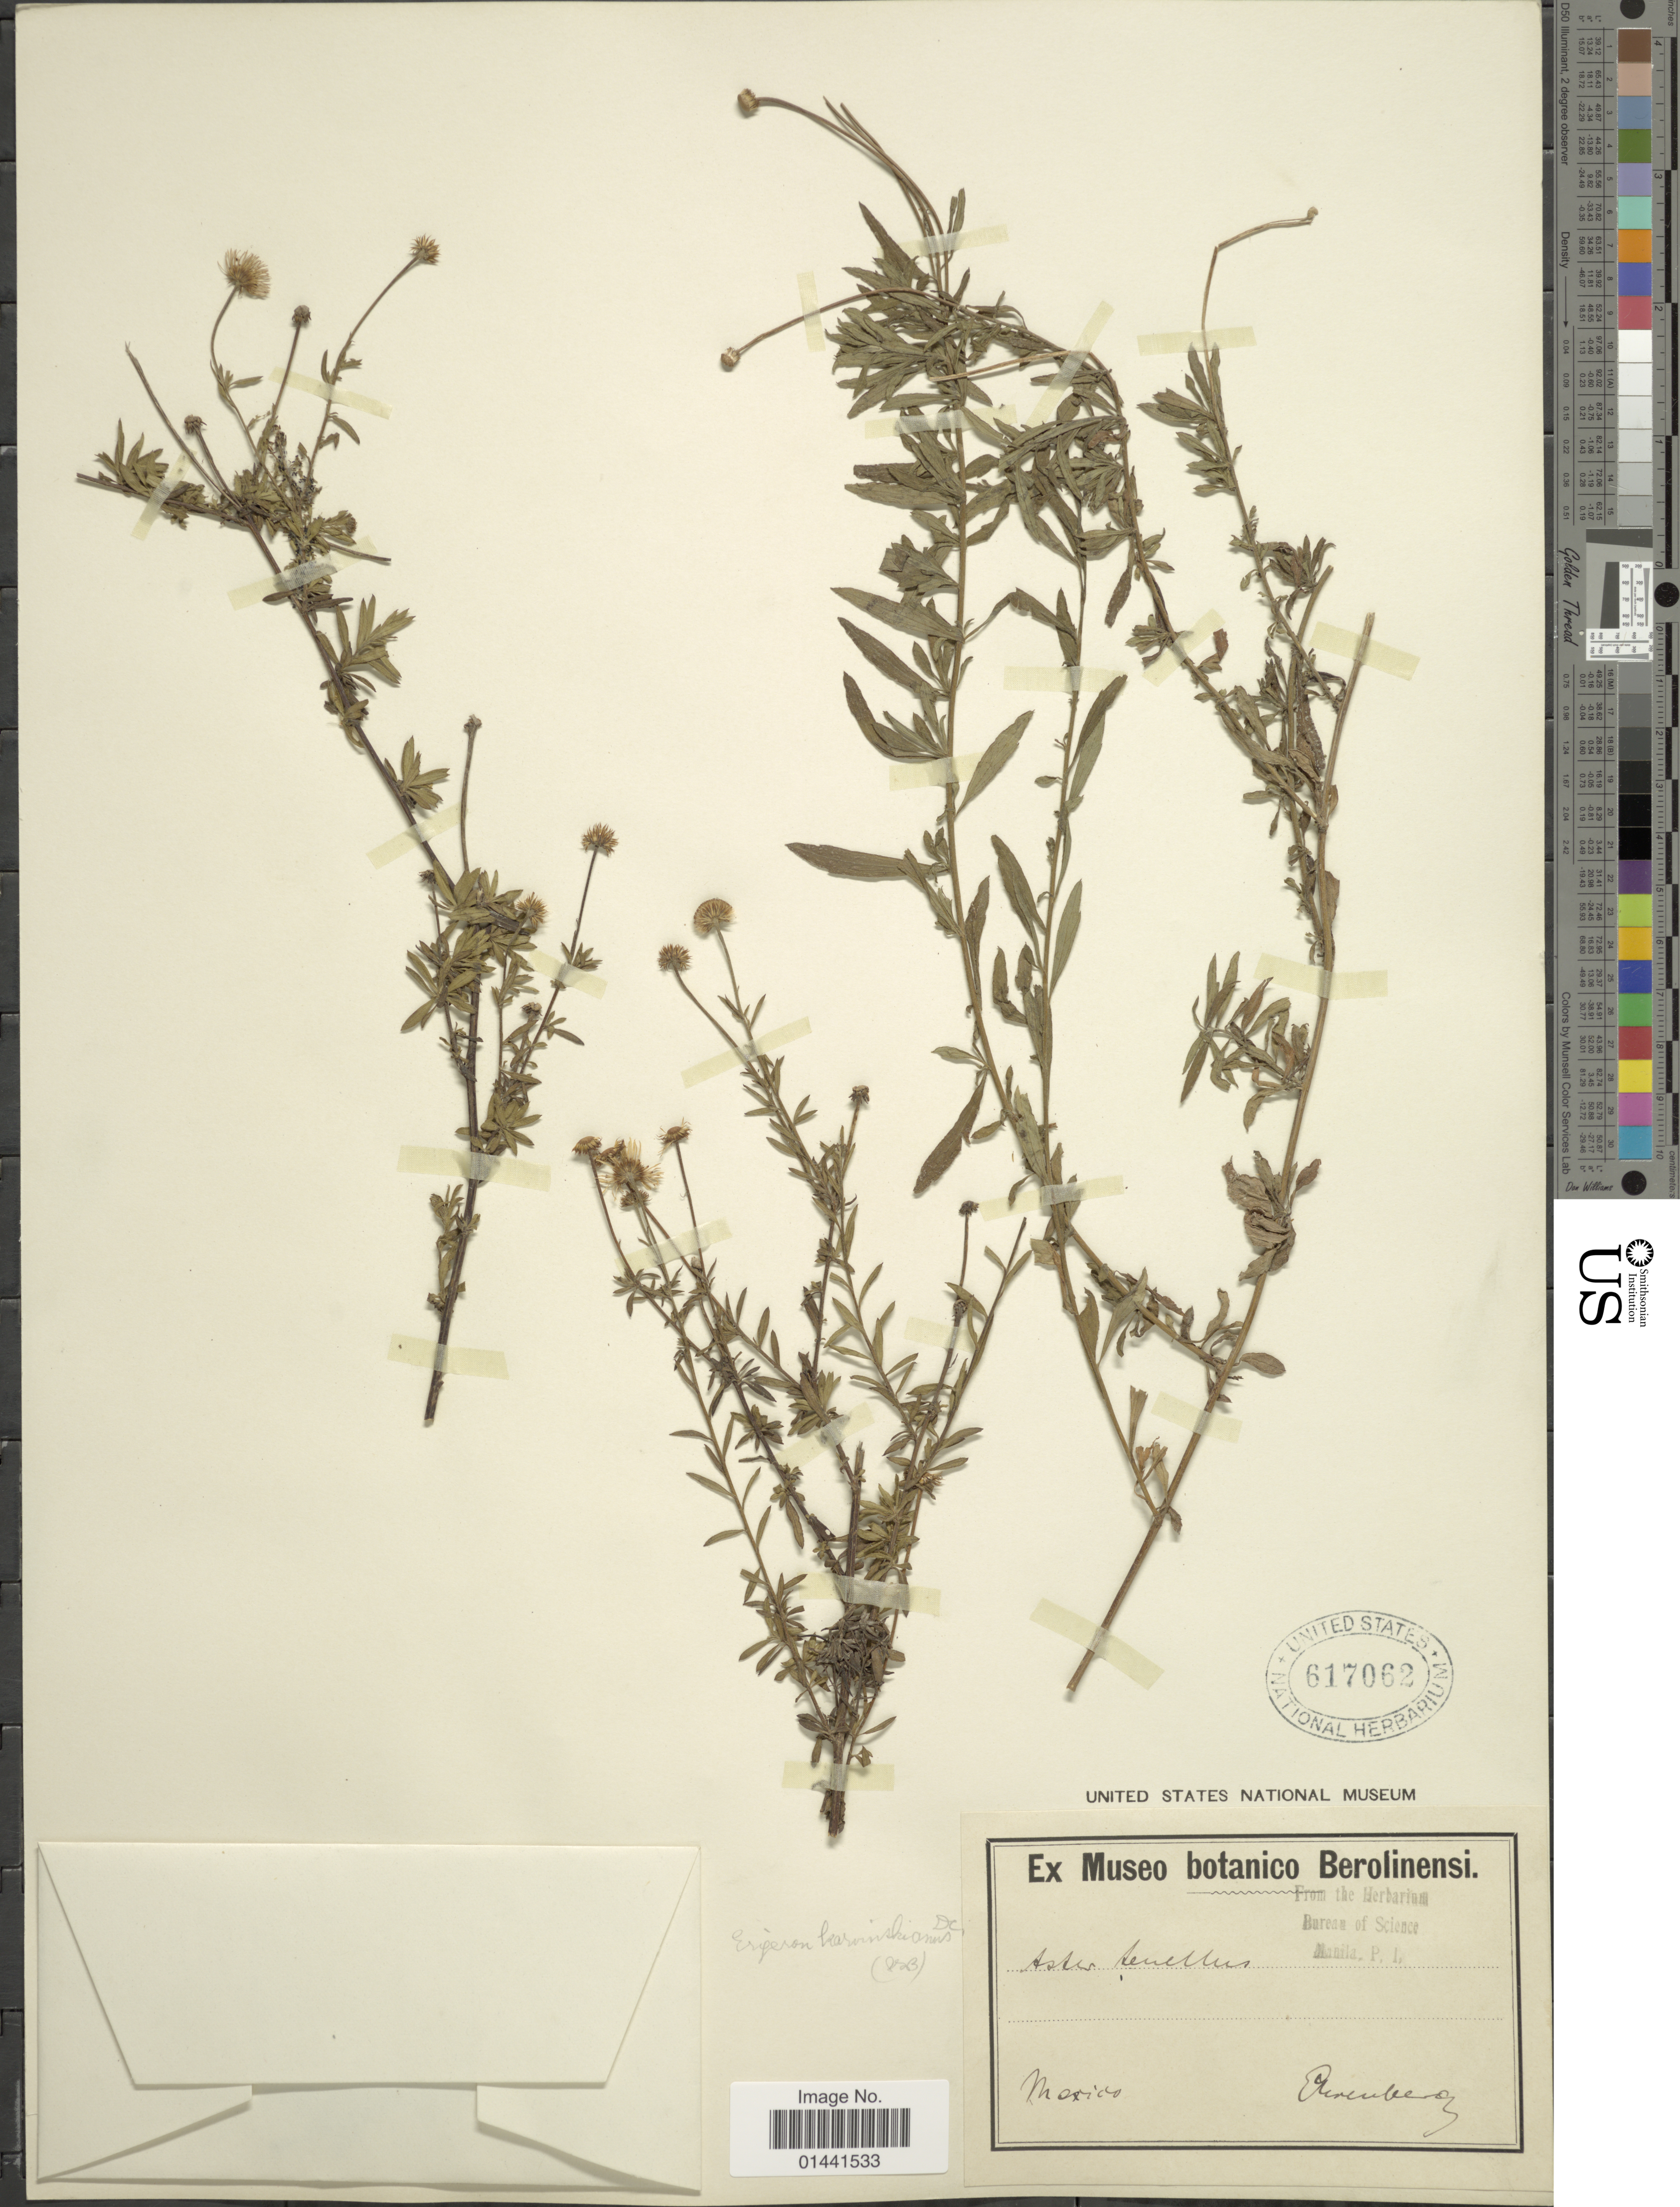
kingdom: Plantae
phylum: Tracheophyta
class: Magnoliopsida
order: Asterales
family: Asteraceae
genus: Erigeron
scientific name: Erigeron karvinskianus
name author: DC.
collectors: ex Mus. Bot. Berolinensi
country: Mexico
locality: Querubino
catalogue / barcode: US 617062